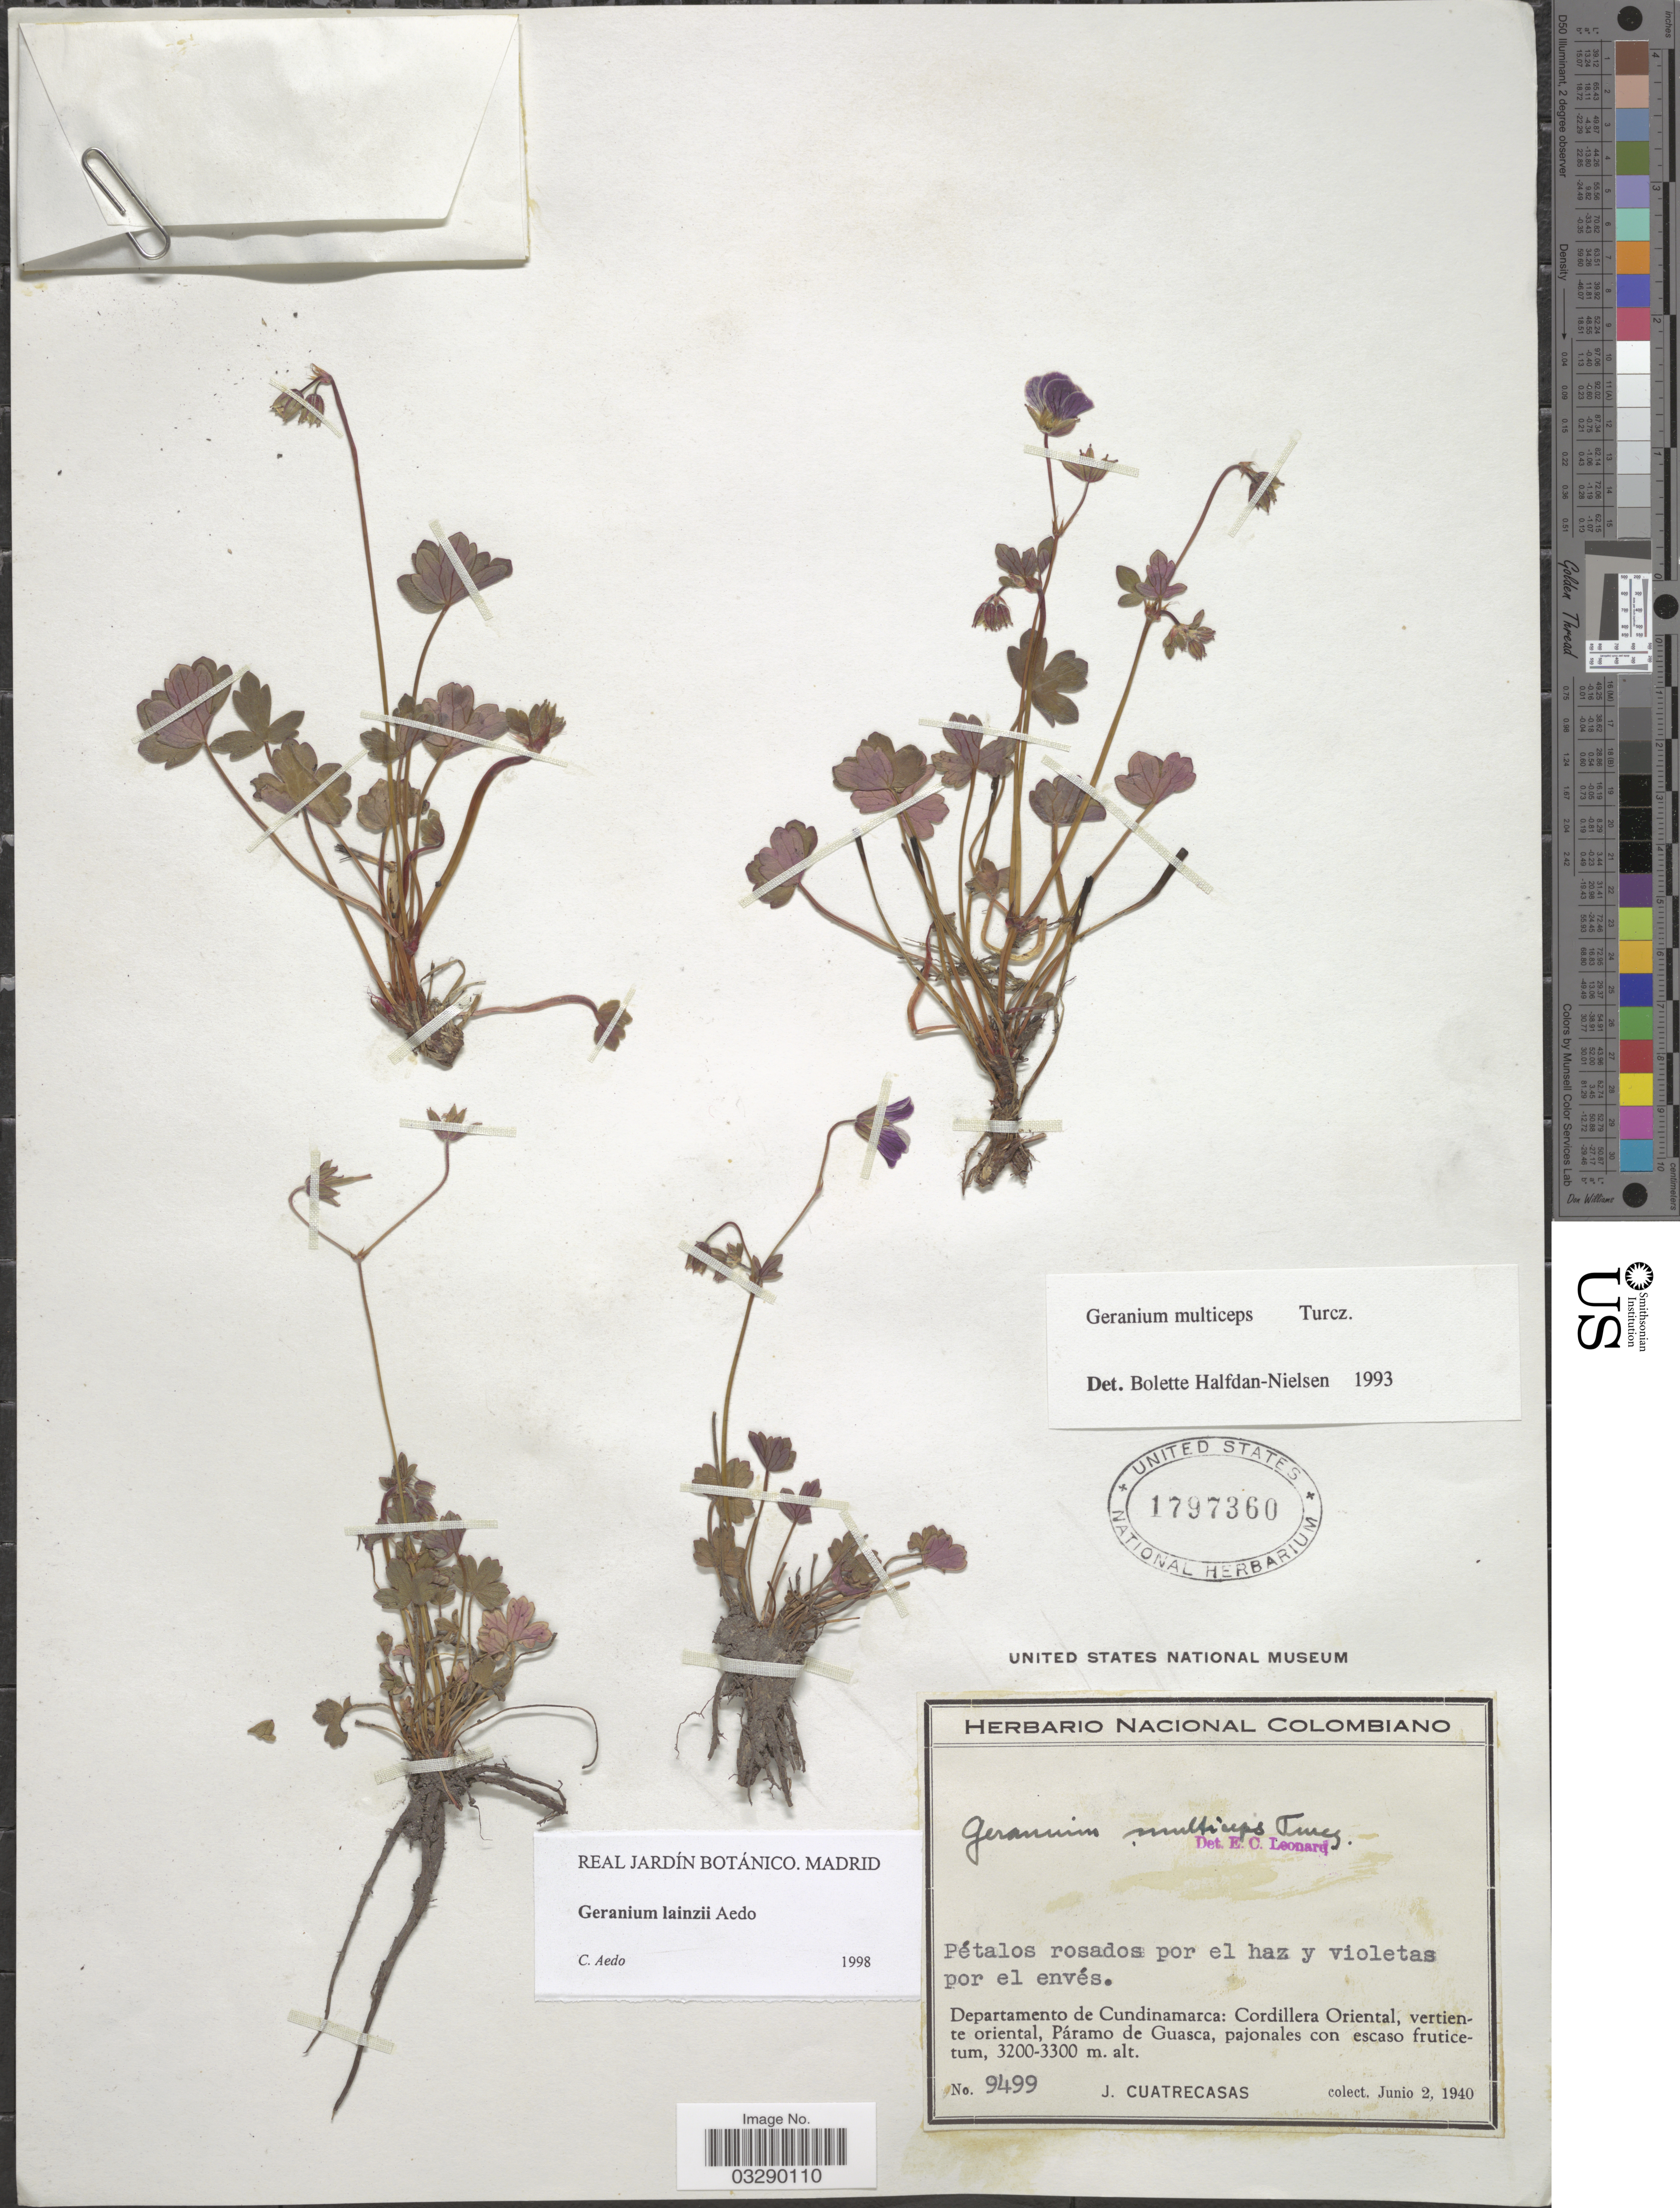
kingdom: Plantae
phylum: Tracheophyta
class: Magnoliopsida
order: Geraniales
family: Geraniaceae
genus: Geranium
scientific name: Geranium lainzii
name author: Aedo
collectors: J. Cuatrecasas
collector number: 9499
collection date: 1940-06-02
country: Colombia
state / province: Cundinamarca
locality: Departamento de Cundinamarca: Cordillera Oriental, vertiente oriental, Páramo de Guasca.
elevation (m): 3200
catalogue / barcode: US 1797360